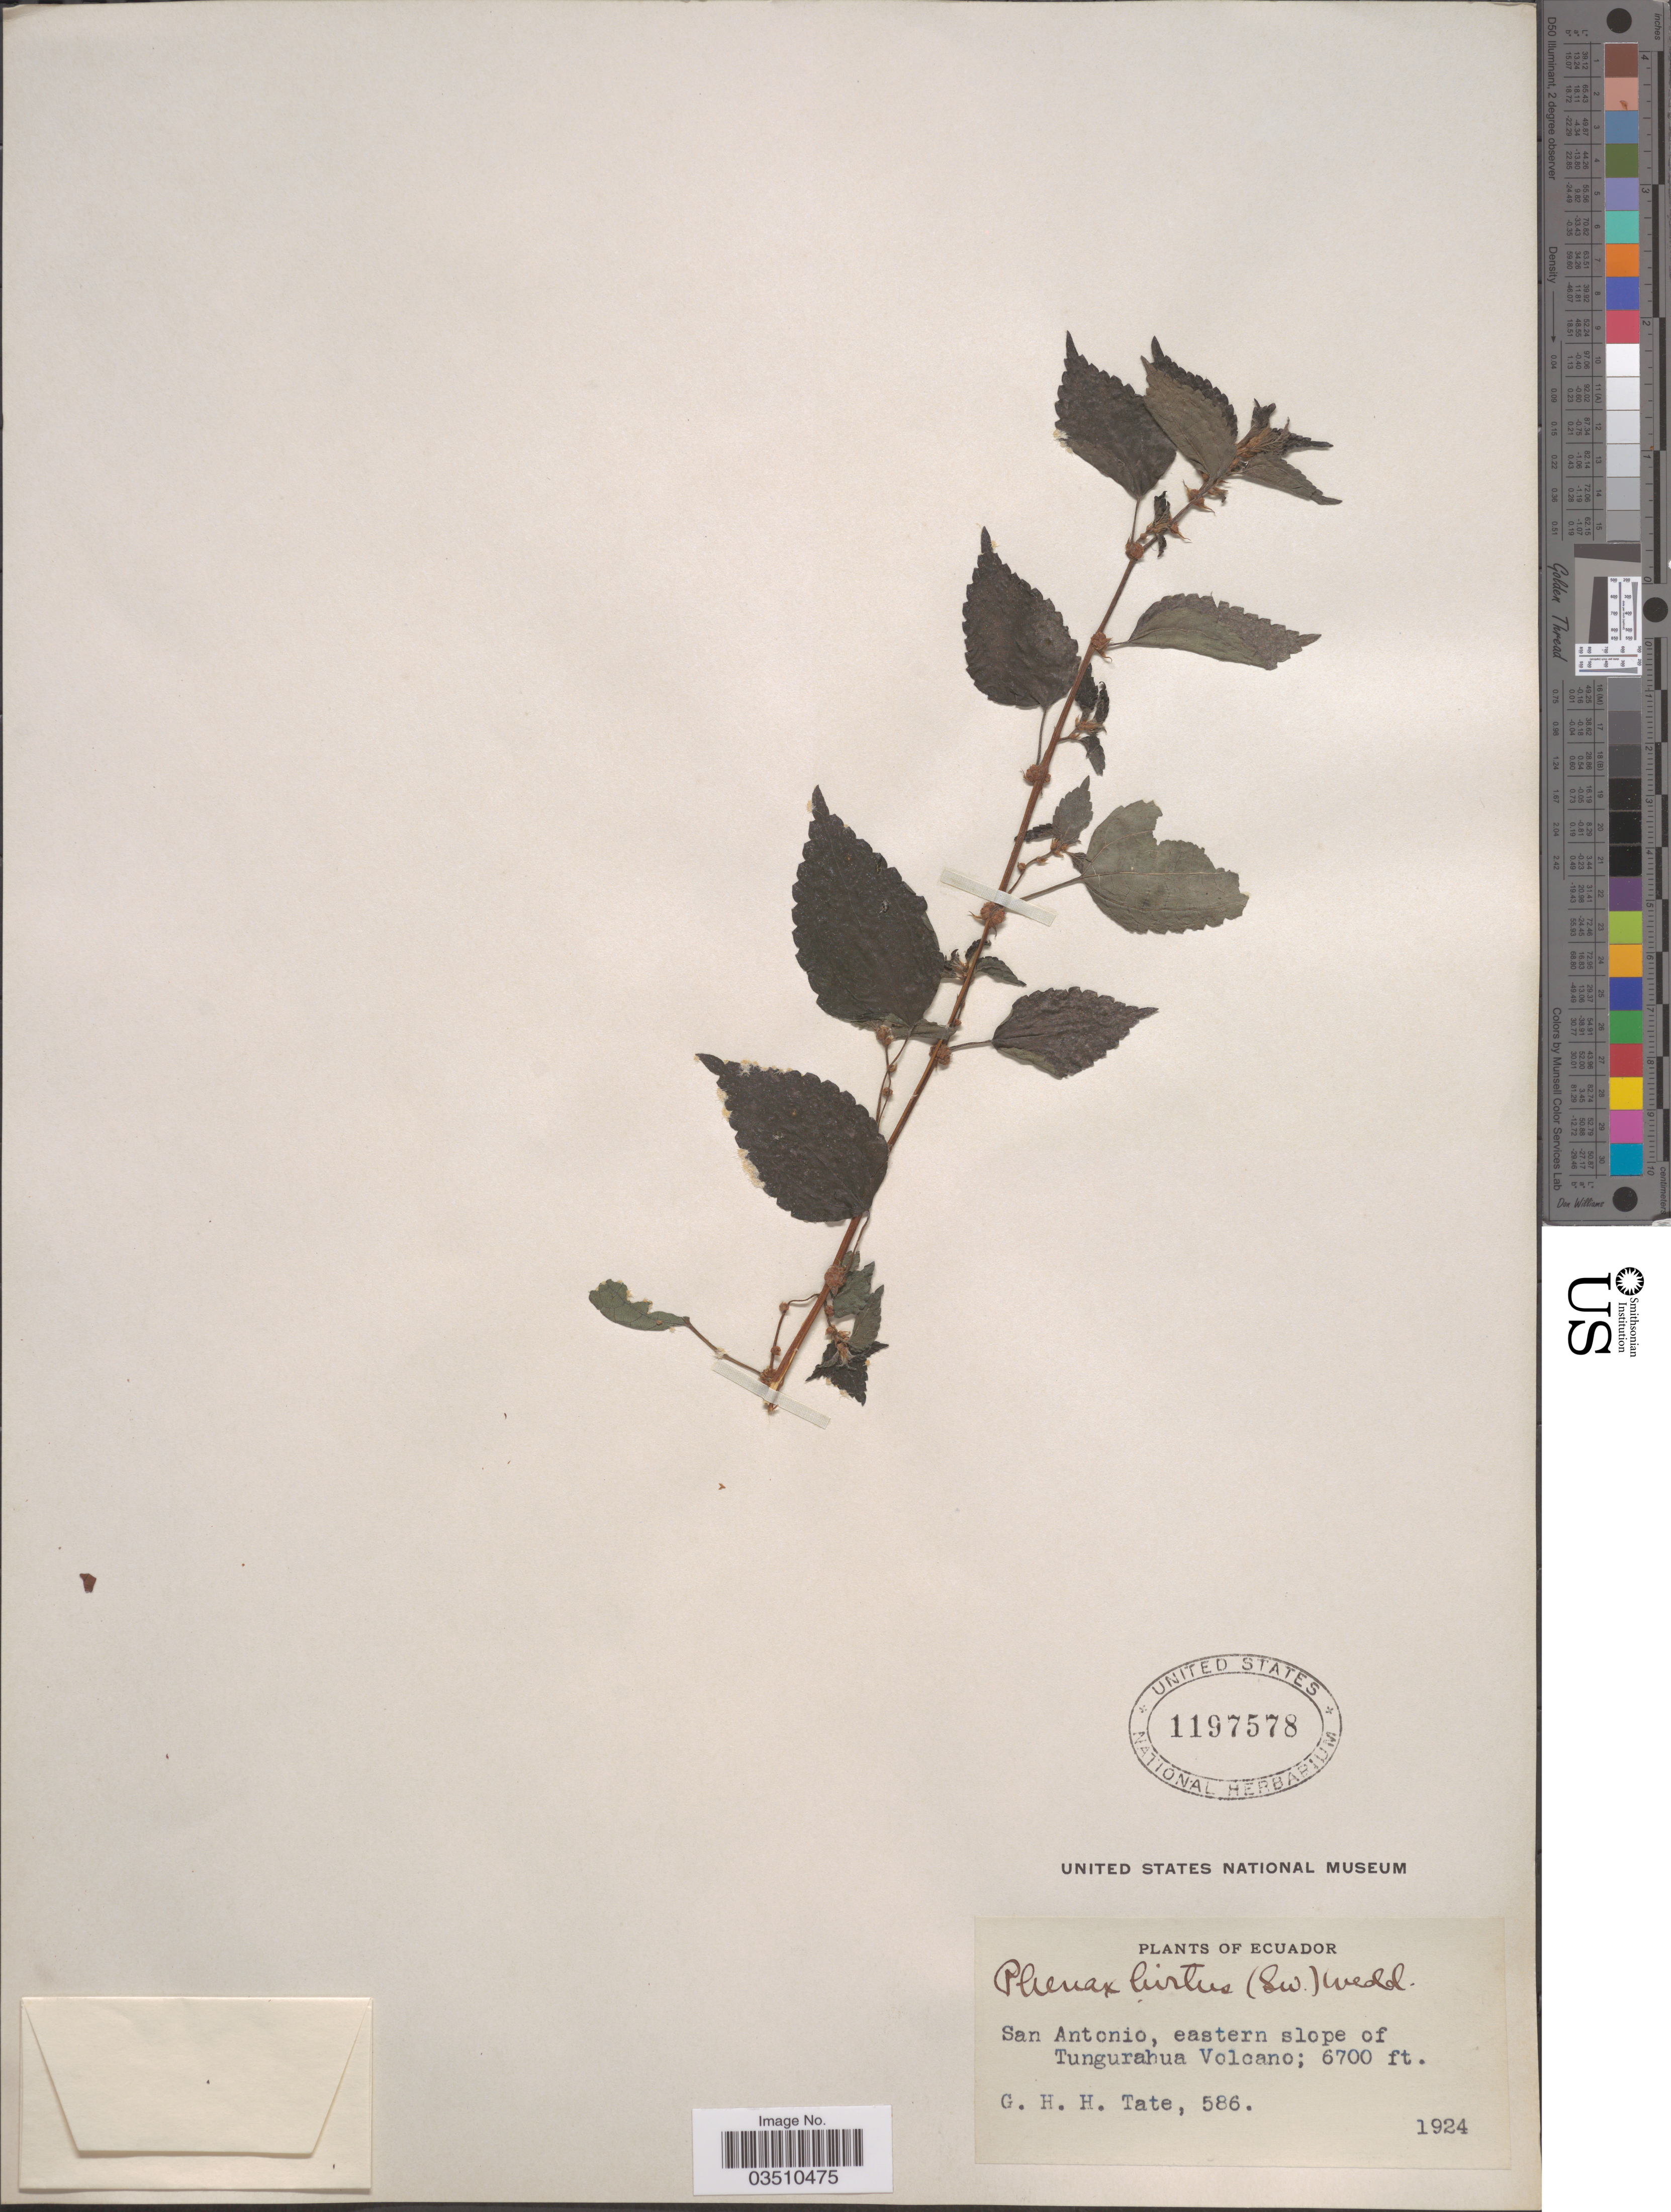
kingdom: Plantae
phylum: Tracheophyta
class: Magnoliopsida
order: Rosales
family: Urticaceae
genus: Phenax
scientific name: Phenax hirtus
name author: (Sw.) Wedd.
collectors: G. H. H.Tate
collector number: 586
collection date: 1924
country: Ecuador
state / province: Tungurahua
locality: San Antonio, eastern slope of Tungurahua Volcano.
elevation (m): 2042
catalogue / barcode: US 1197578